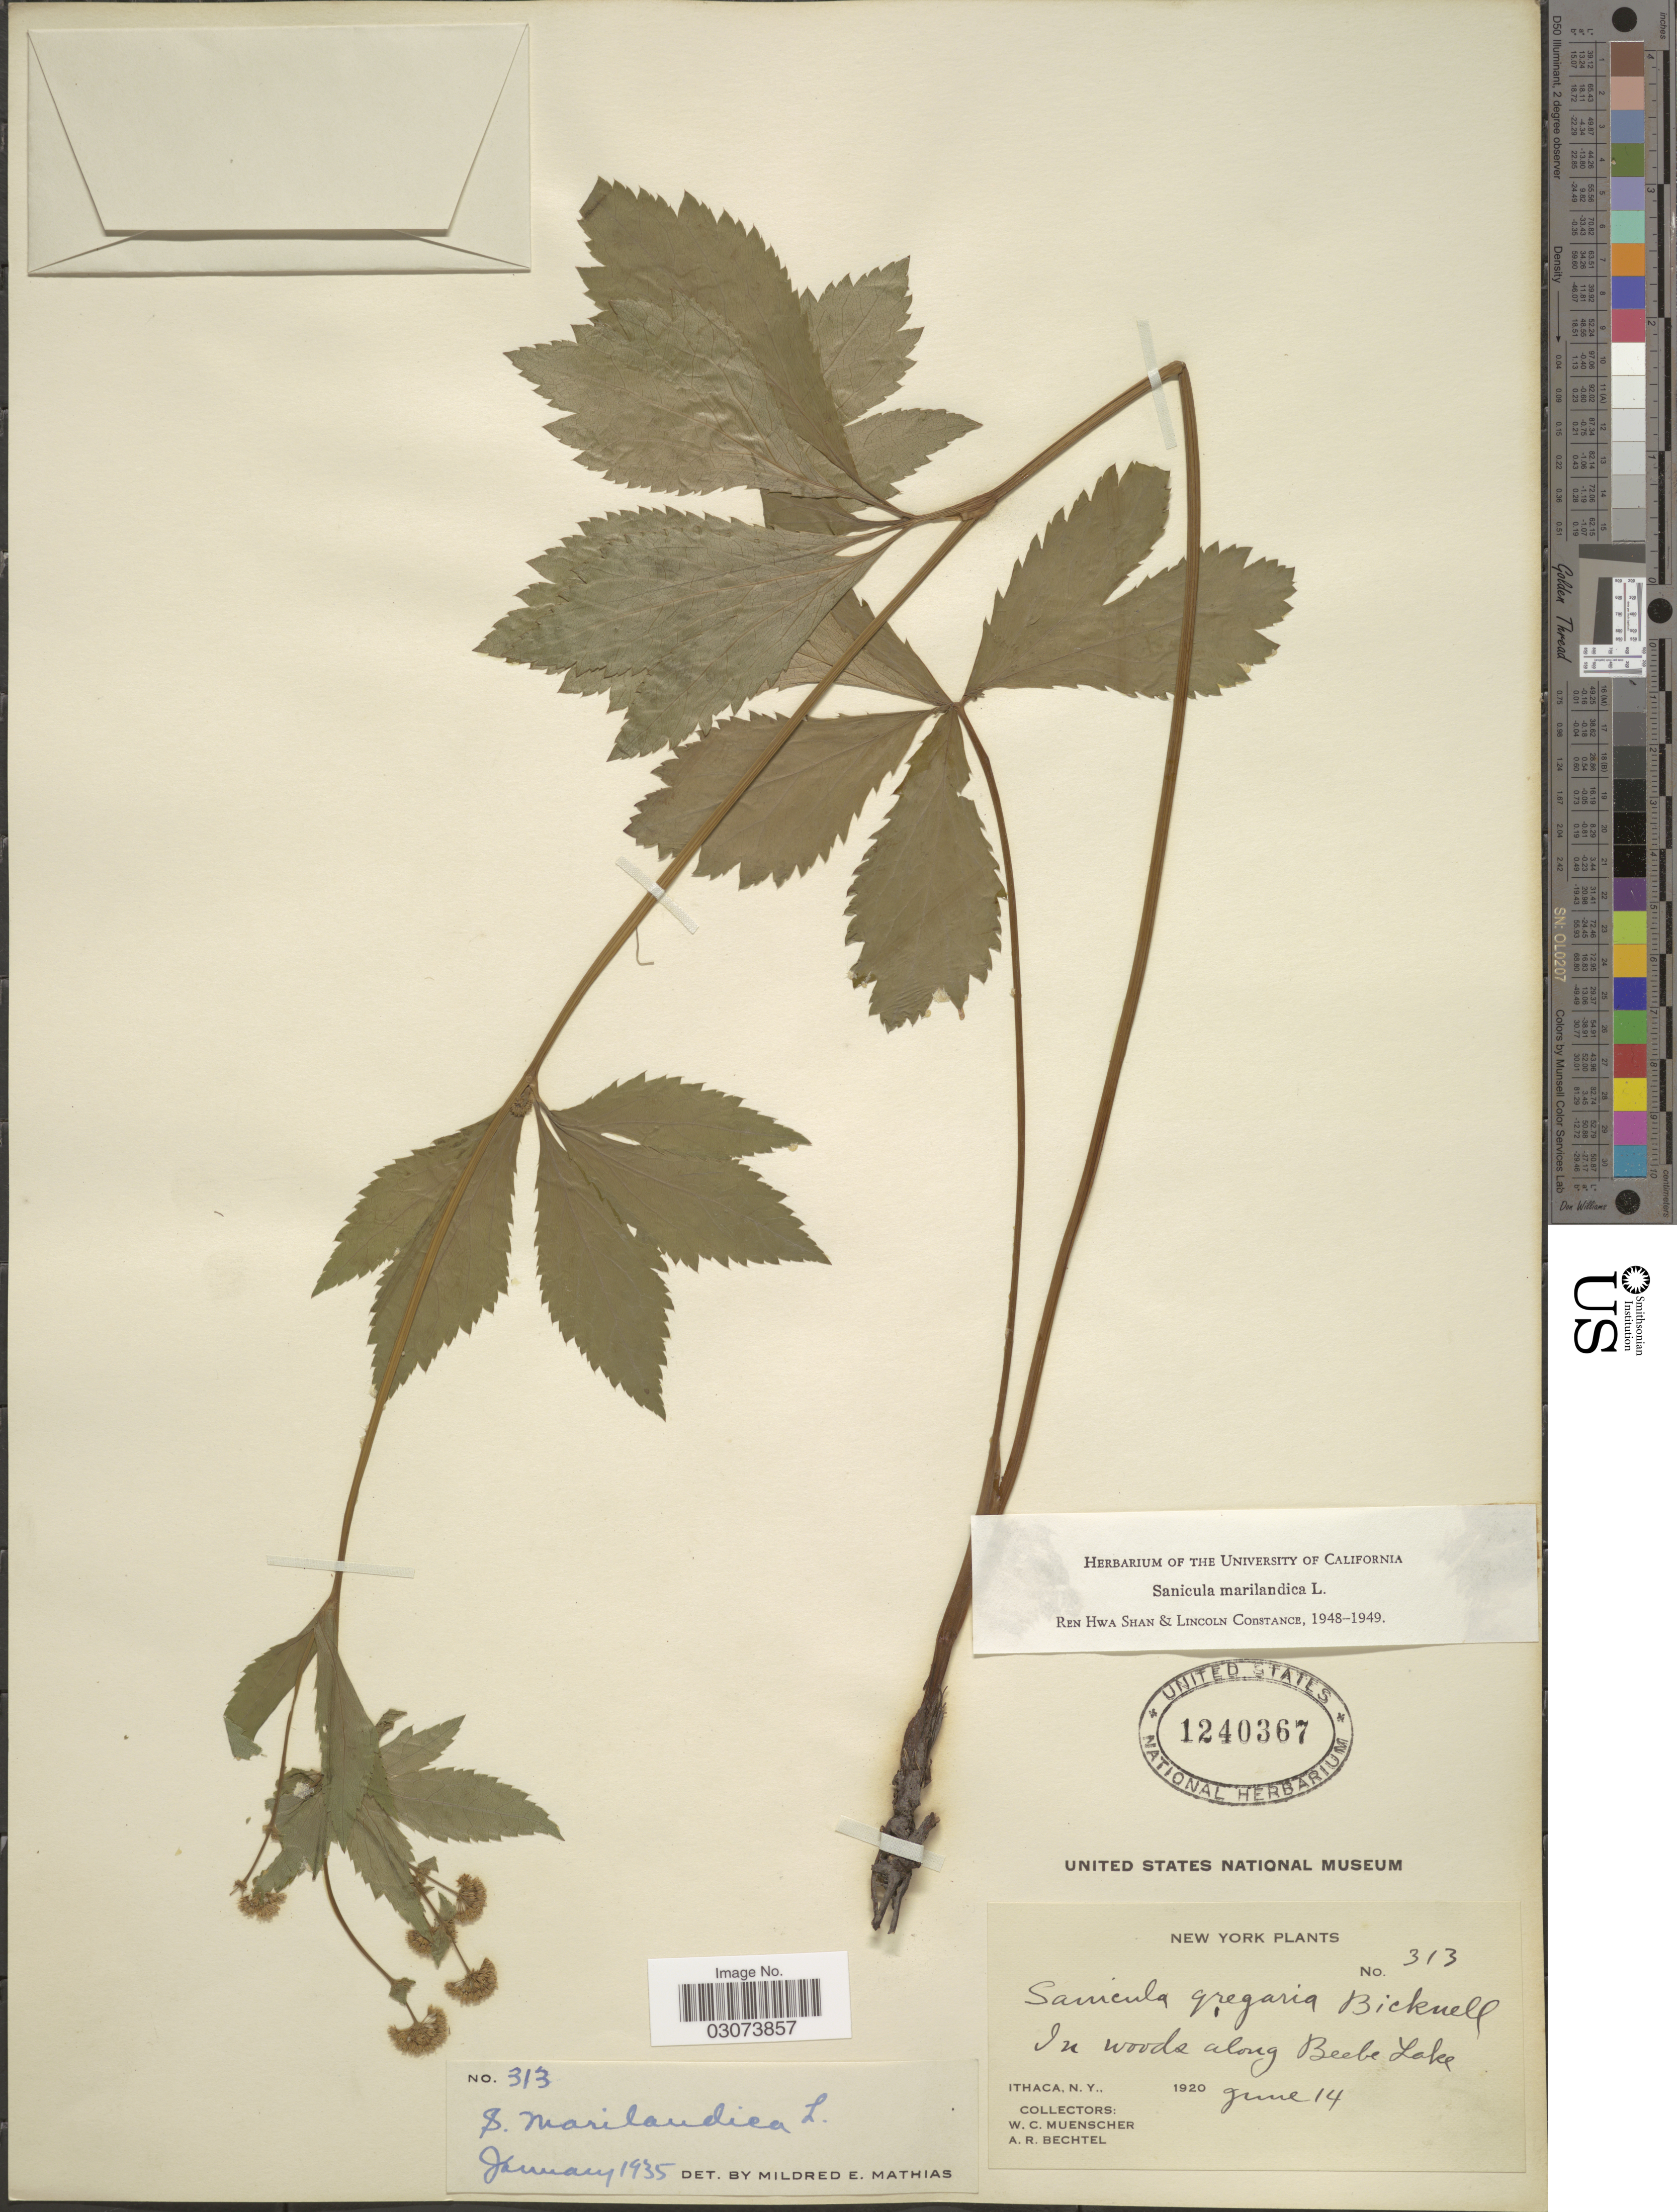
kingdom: Plantae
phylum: Tracheophyta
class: Magnoliopsida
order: Apiales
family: Apiaceae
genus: Sanicula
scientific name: Sanicula marilandica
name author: L.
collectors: W. Muenscher & A. Bechtel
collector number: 313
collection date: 1920-06-14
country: United States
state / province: New York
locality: In woods along Beebe Lake. Ithaca, N.Y.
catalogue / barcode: US 1240367